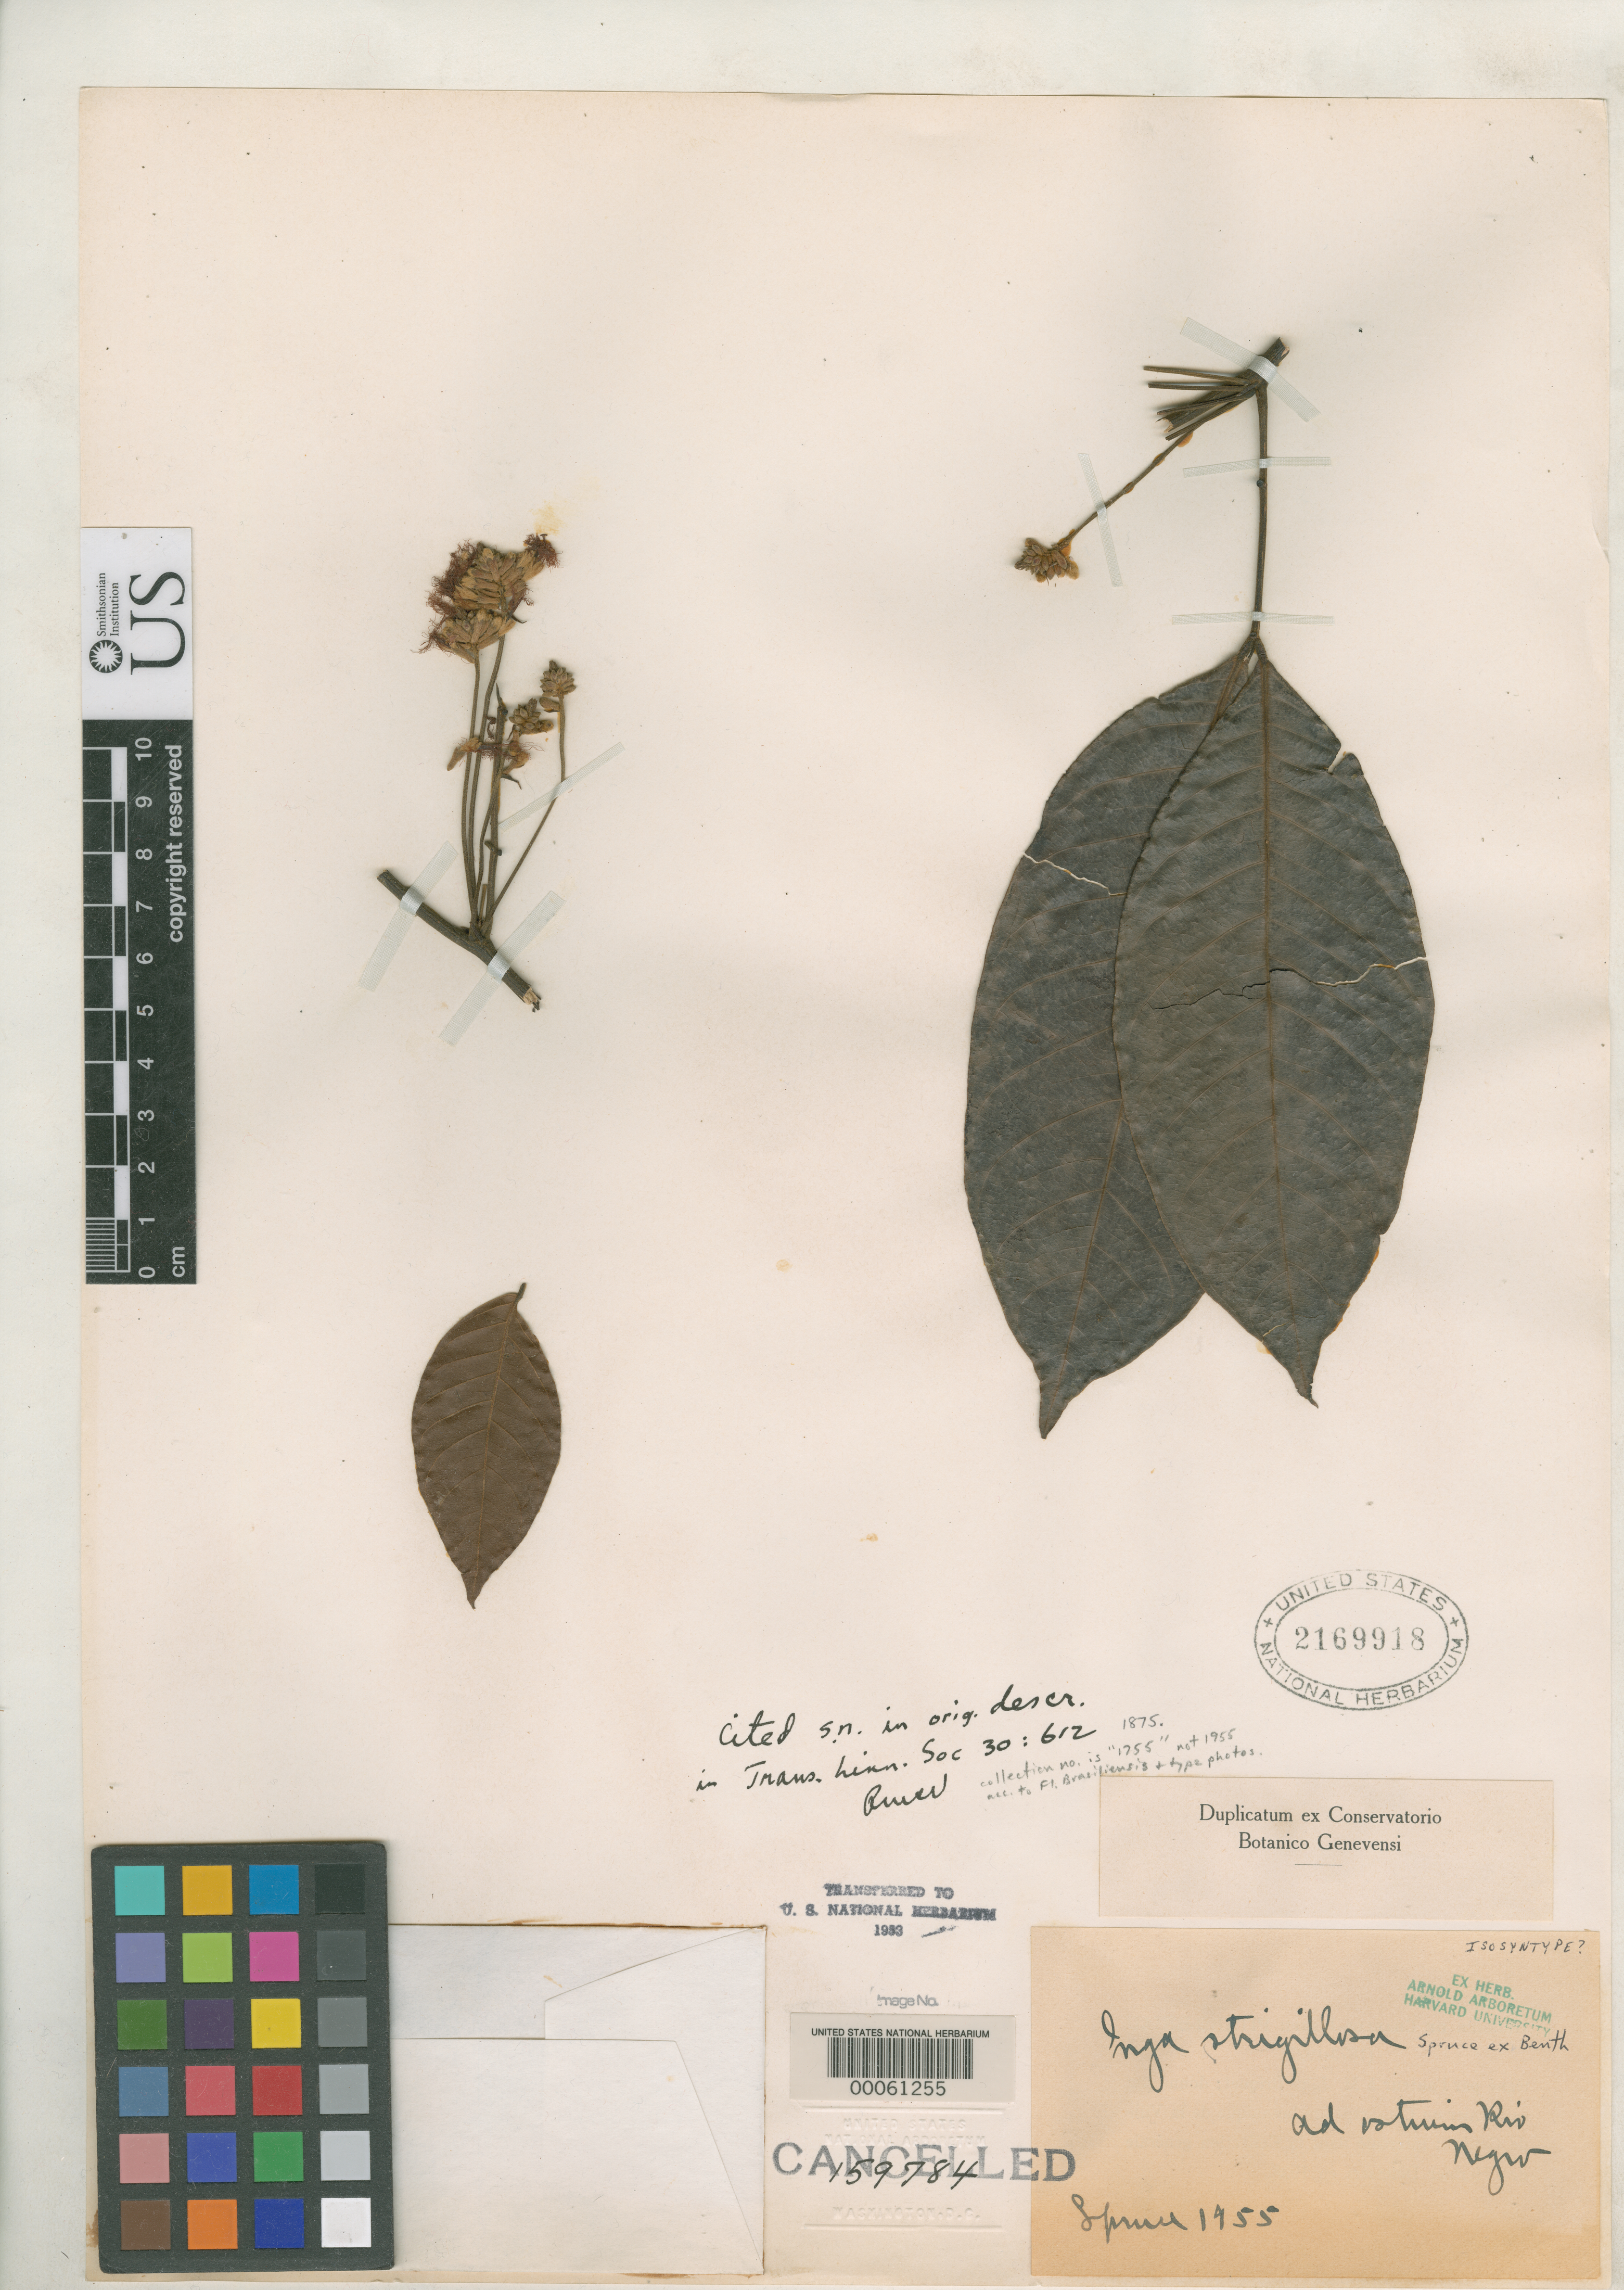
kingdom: Plantae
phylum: Tracheophyta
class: Magnoliopsida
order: Fabales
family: Fabaceae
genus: Inga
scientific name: Inga strigillosa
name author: Spruce ex Benth.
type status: Isosyntype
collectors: R. Spruce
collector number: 1955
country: Brazil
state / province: Amazonas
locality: Rio Negro.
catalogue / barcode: US 2169918